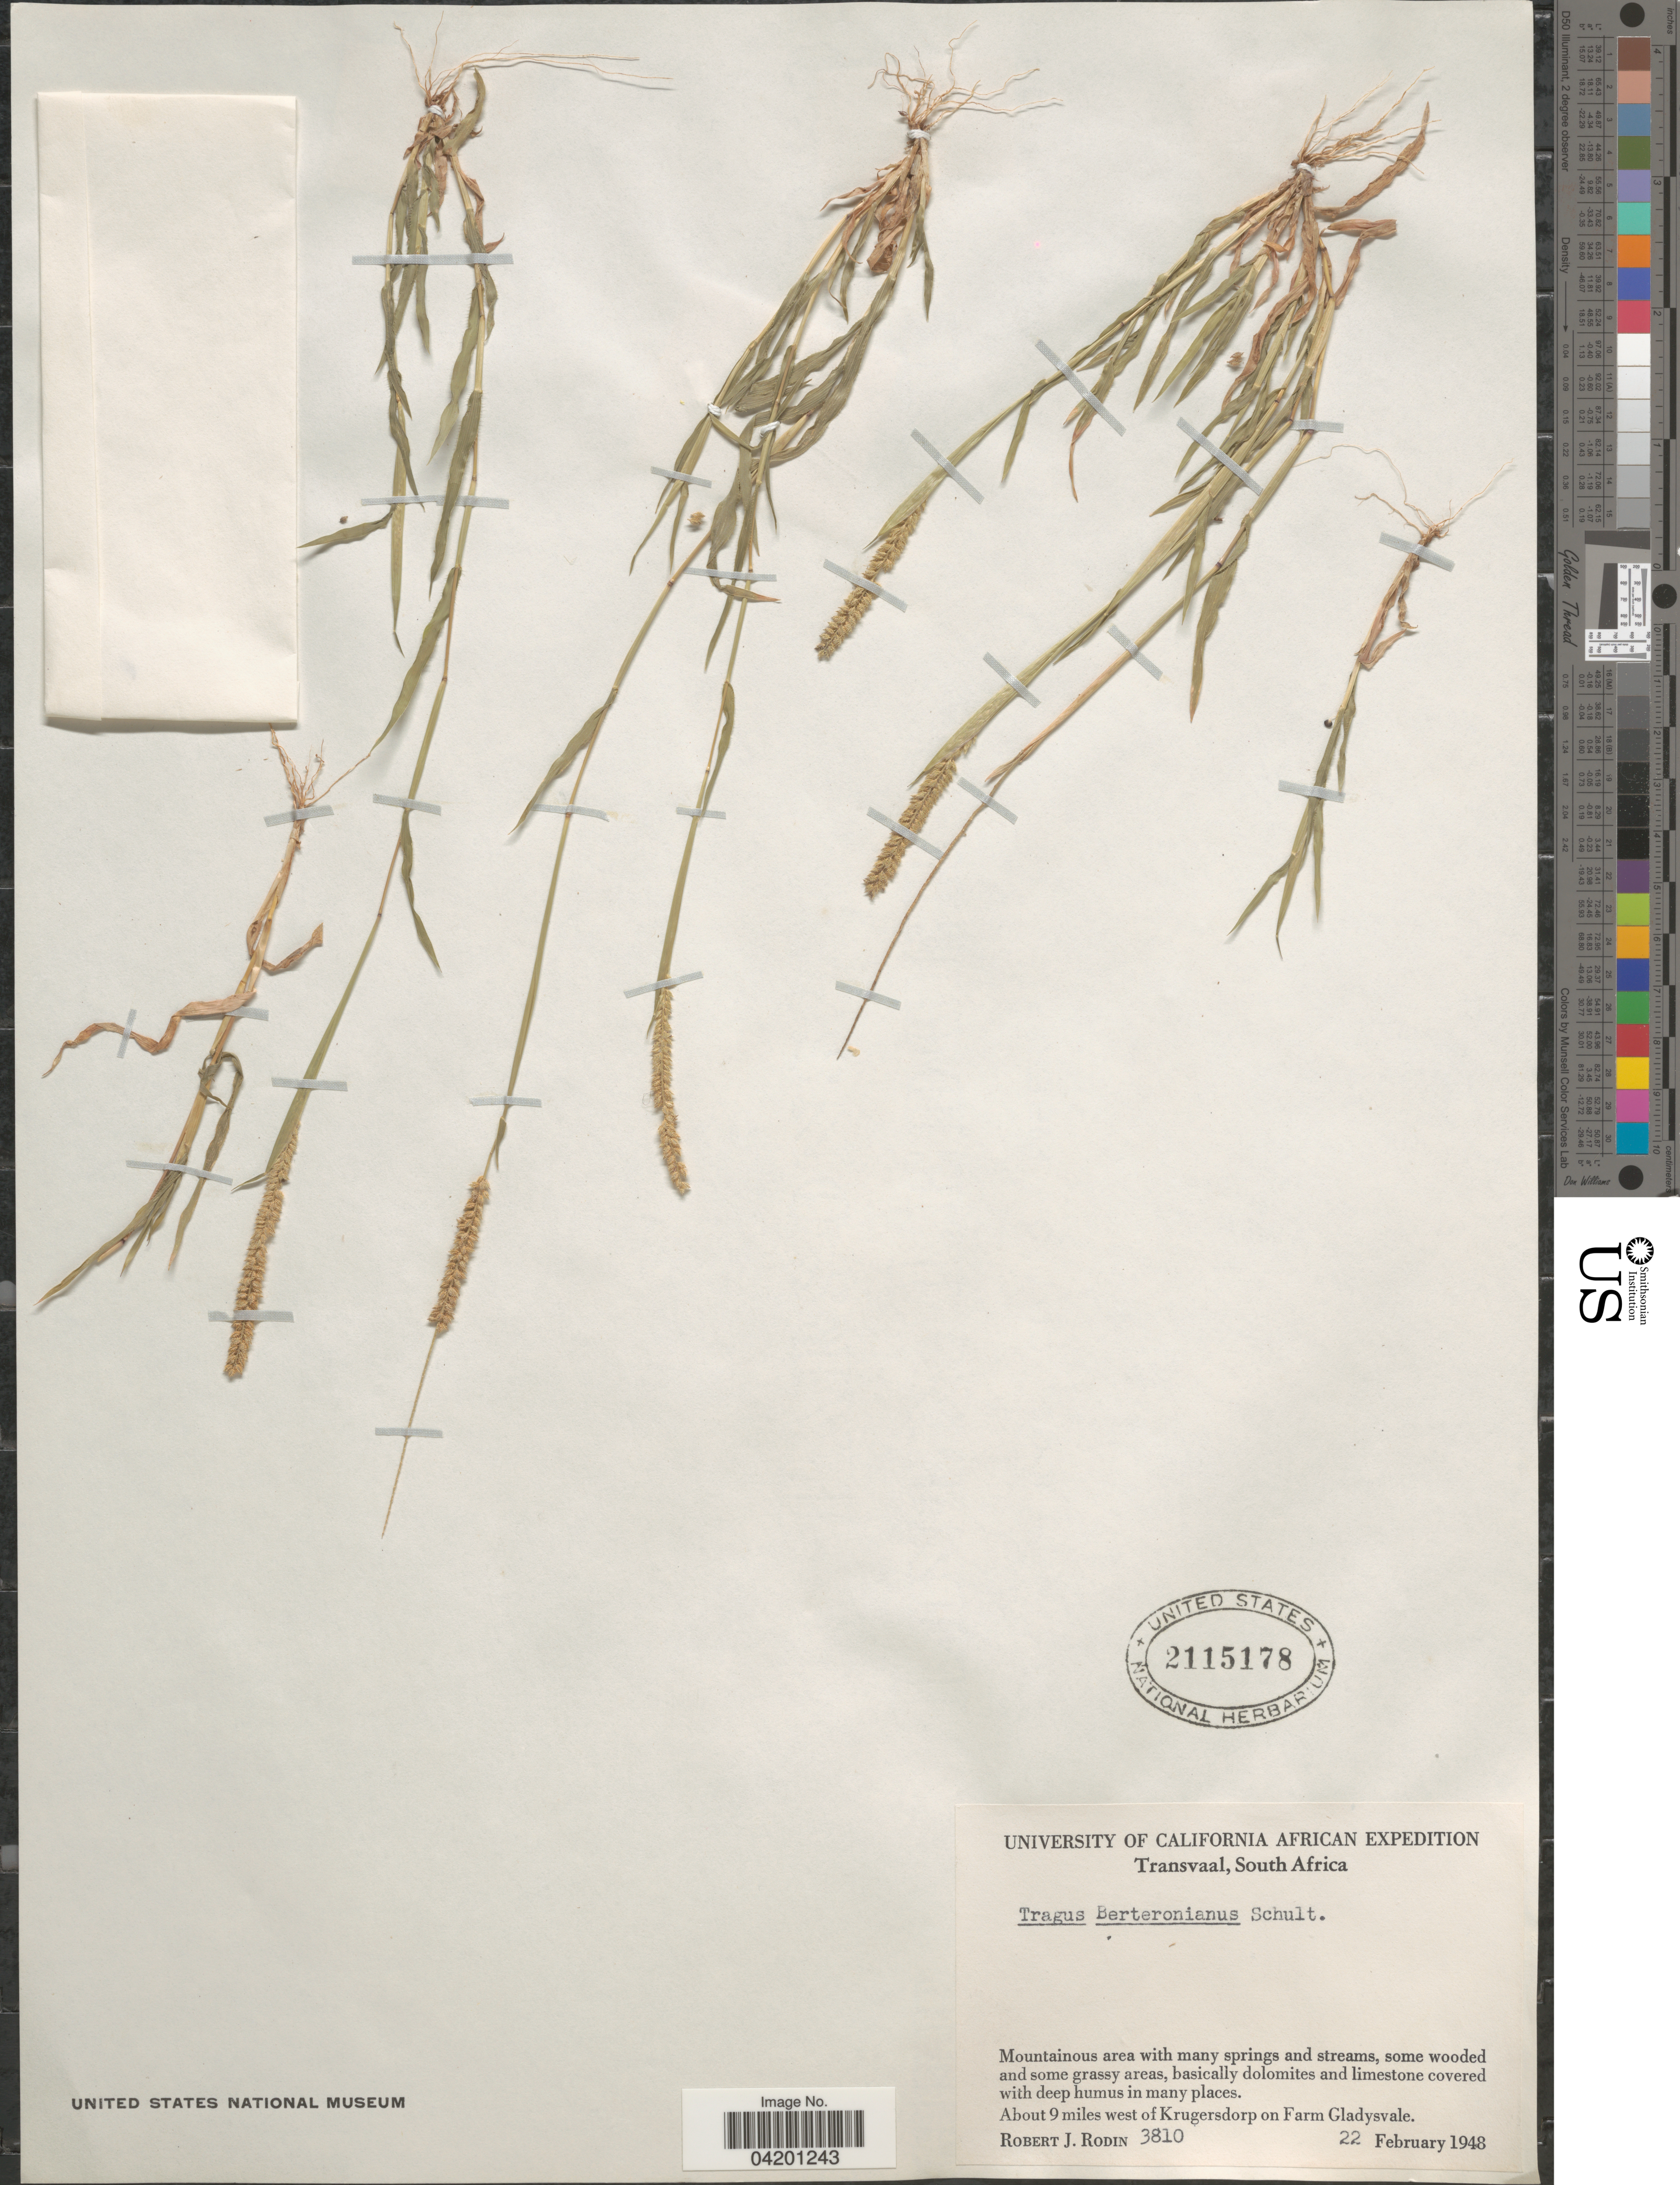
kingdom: Plantae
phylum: Tracheophyta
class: Liliopsida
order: Poales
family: Poaceae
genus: Tragus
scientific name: Tragus berteronianus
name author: Schult.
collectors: R. J. Rodin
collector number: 3810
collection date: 1948-02-22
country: South Africa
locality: University of California African Expedition. Transvaal. About 9 miles west of Krugersdorp on Farm Gladysvale.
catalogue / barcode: US 2115178